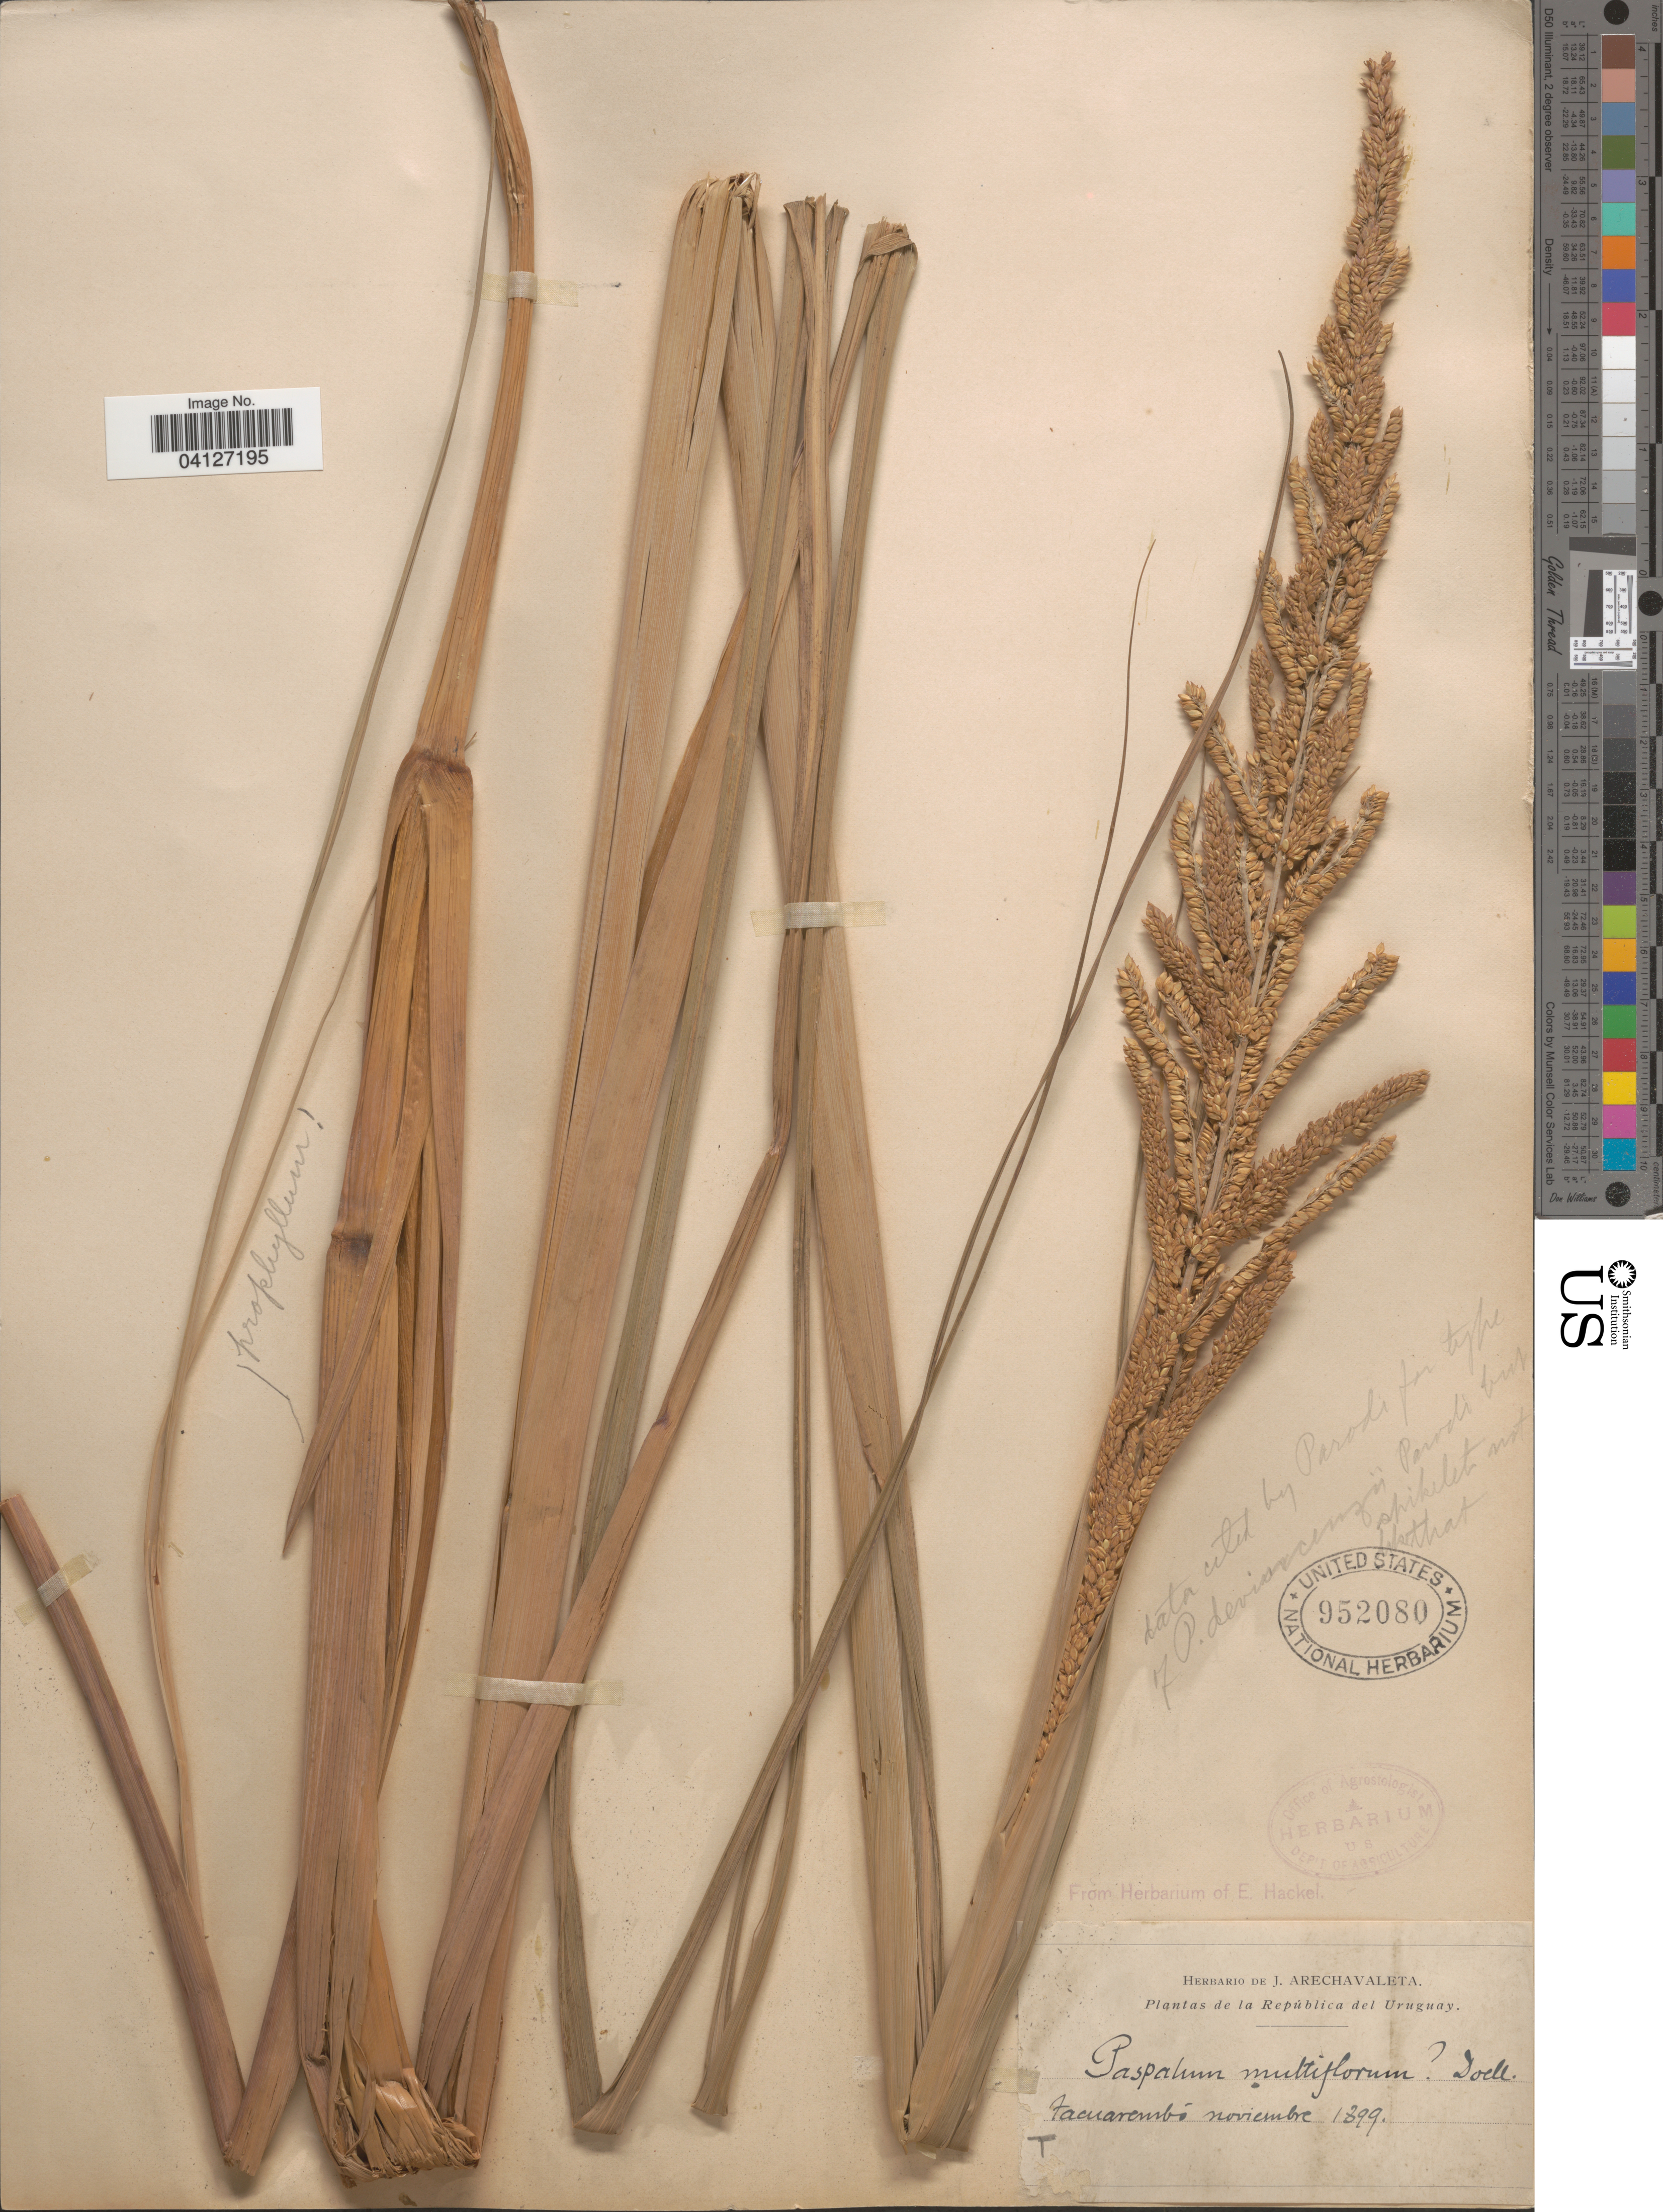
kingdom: Plantae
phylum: Tracheophyta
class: Liliopsida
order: Poales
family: Poaceae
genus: Paspalum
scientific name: Paspalum multiflorum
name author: Desv.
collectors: ex herb. de J. Arechavaleta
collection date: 1899-11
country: Uruguay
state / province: Tacuarembó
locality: República del Uruguay.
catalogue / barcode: US 952080